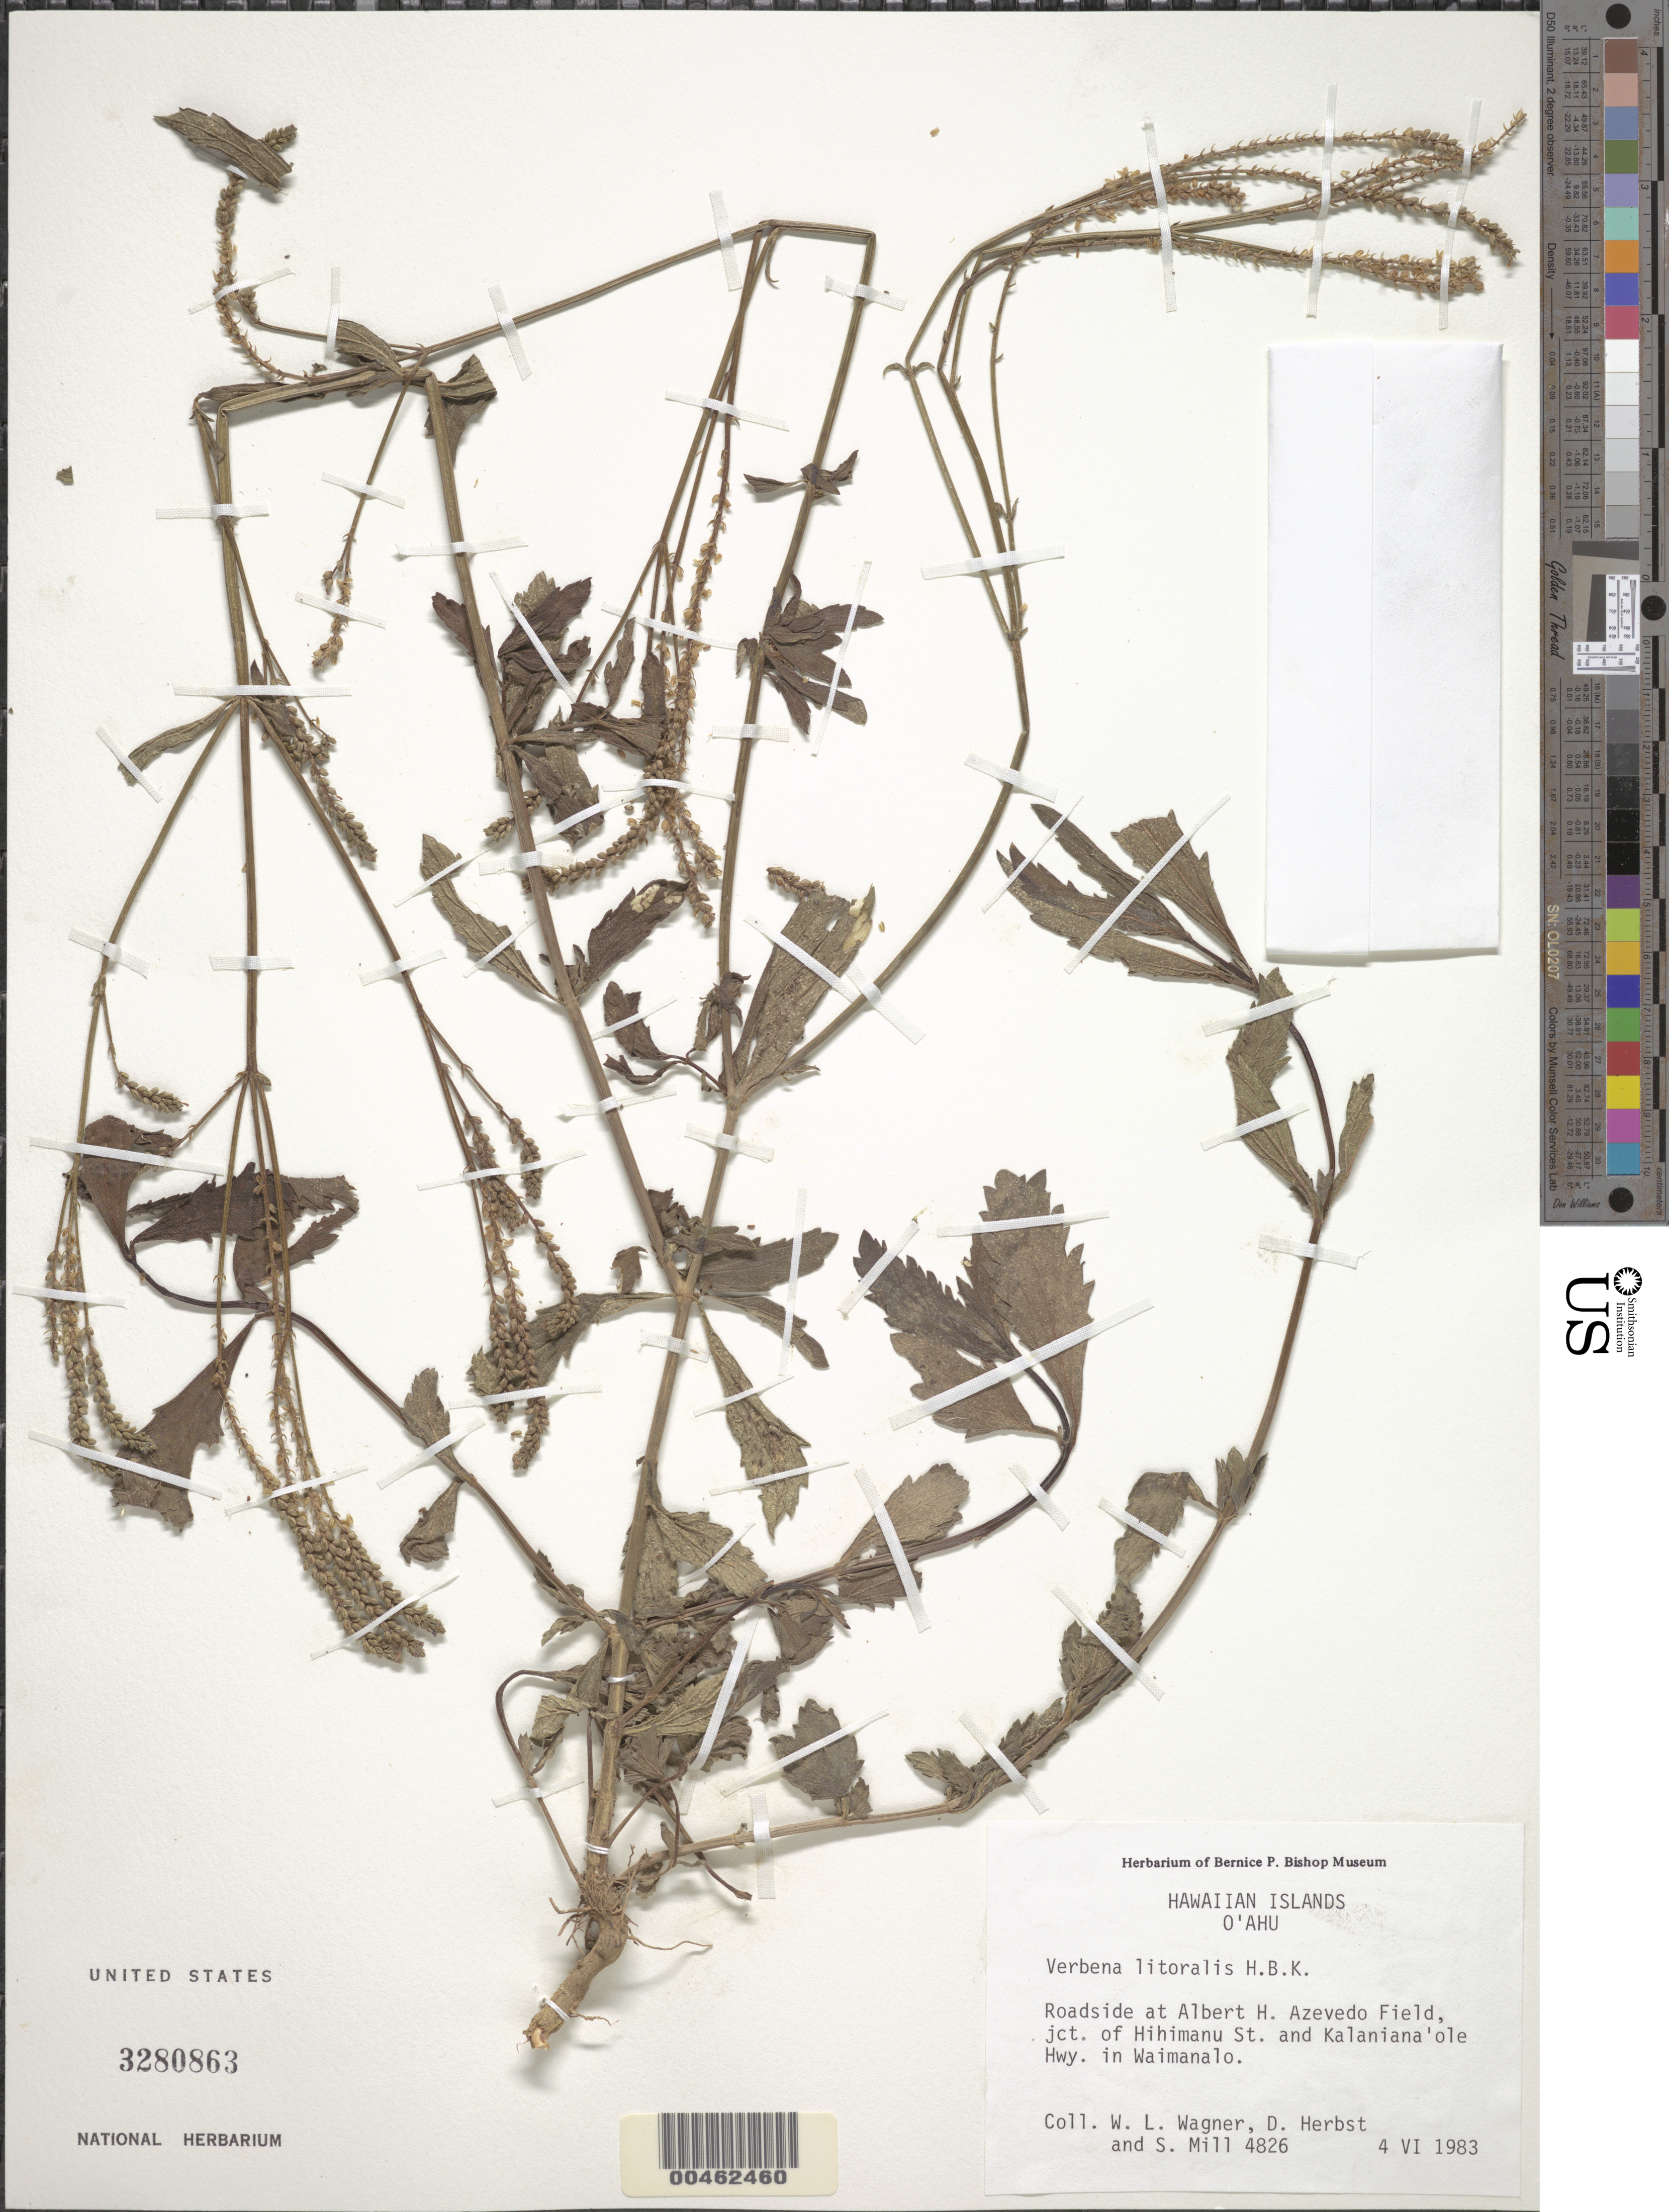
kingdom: Plantae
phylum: Tracheophyta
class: Magnoliopsida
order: Lamiales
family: Verbenaceae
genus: Verbena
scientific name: Verbena litoralis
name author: Kunth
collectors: W. L. Wagner, D. R. Herbst & S. W. Miller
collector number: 4826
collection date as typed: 4 Jun 1983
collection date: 1983-06-04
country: United States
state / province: Hawaii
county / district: Honolulu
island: Oahu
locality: Roadside at Albert H. Azevedo Field, junction of Hihimanu St. and Kalaniana'ole Hwy. in Waimanalo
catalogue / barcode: US 3280863